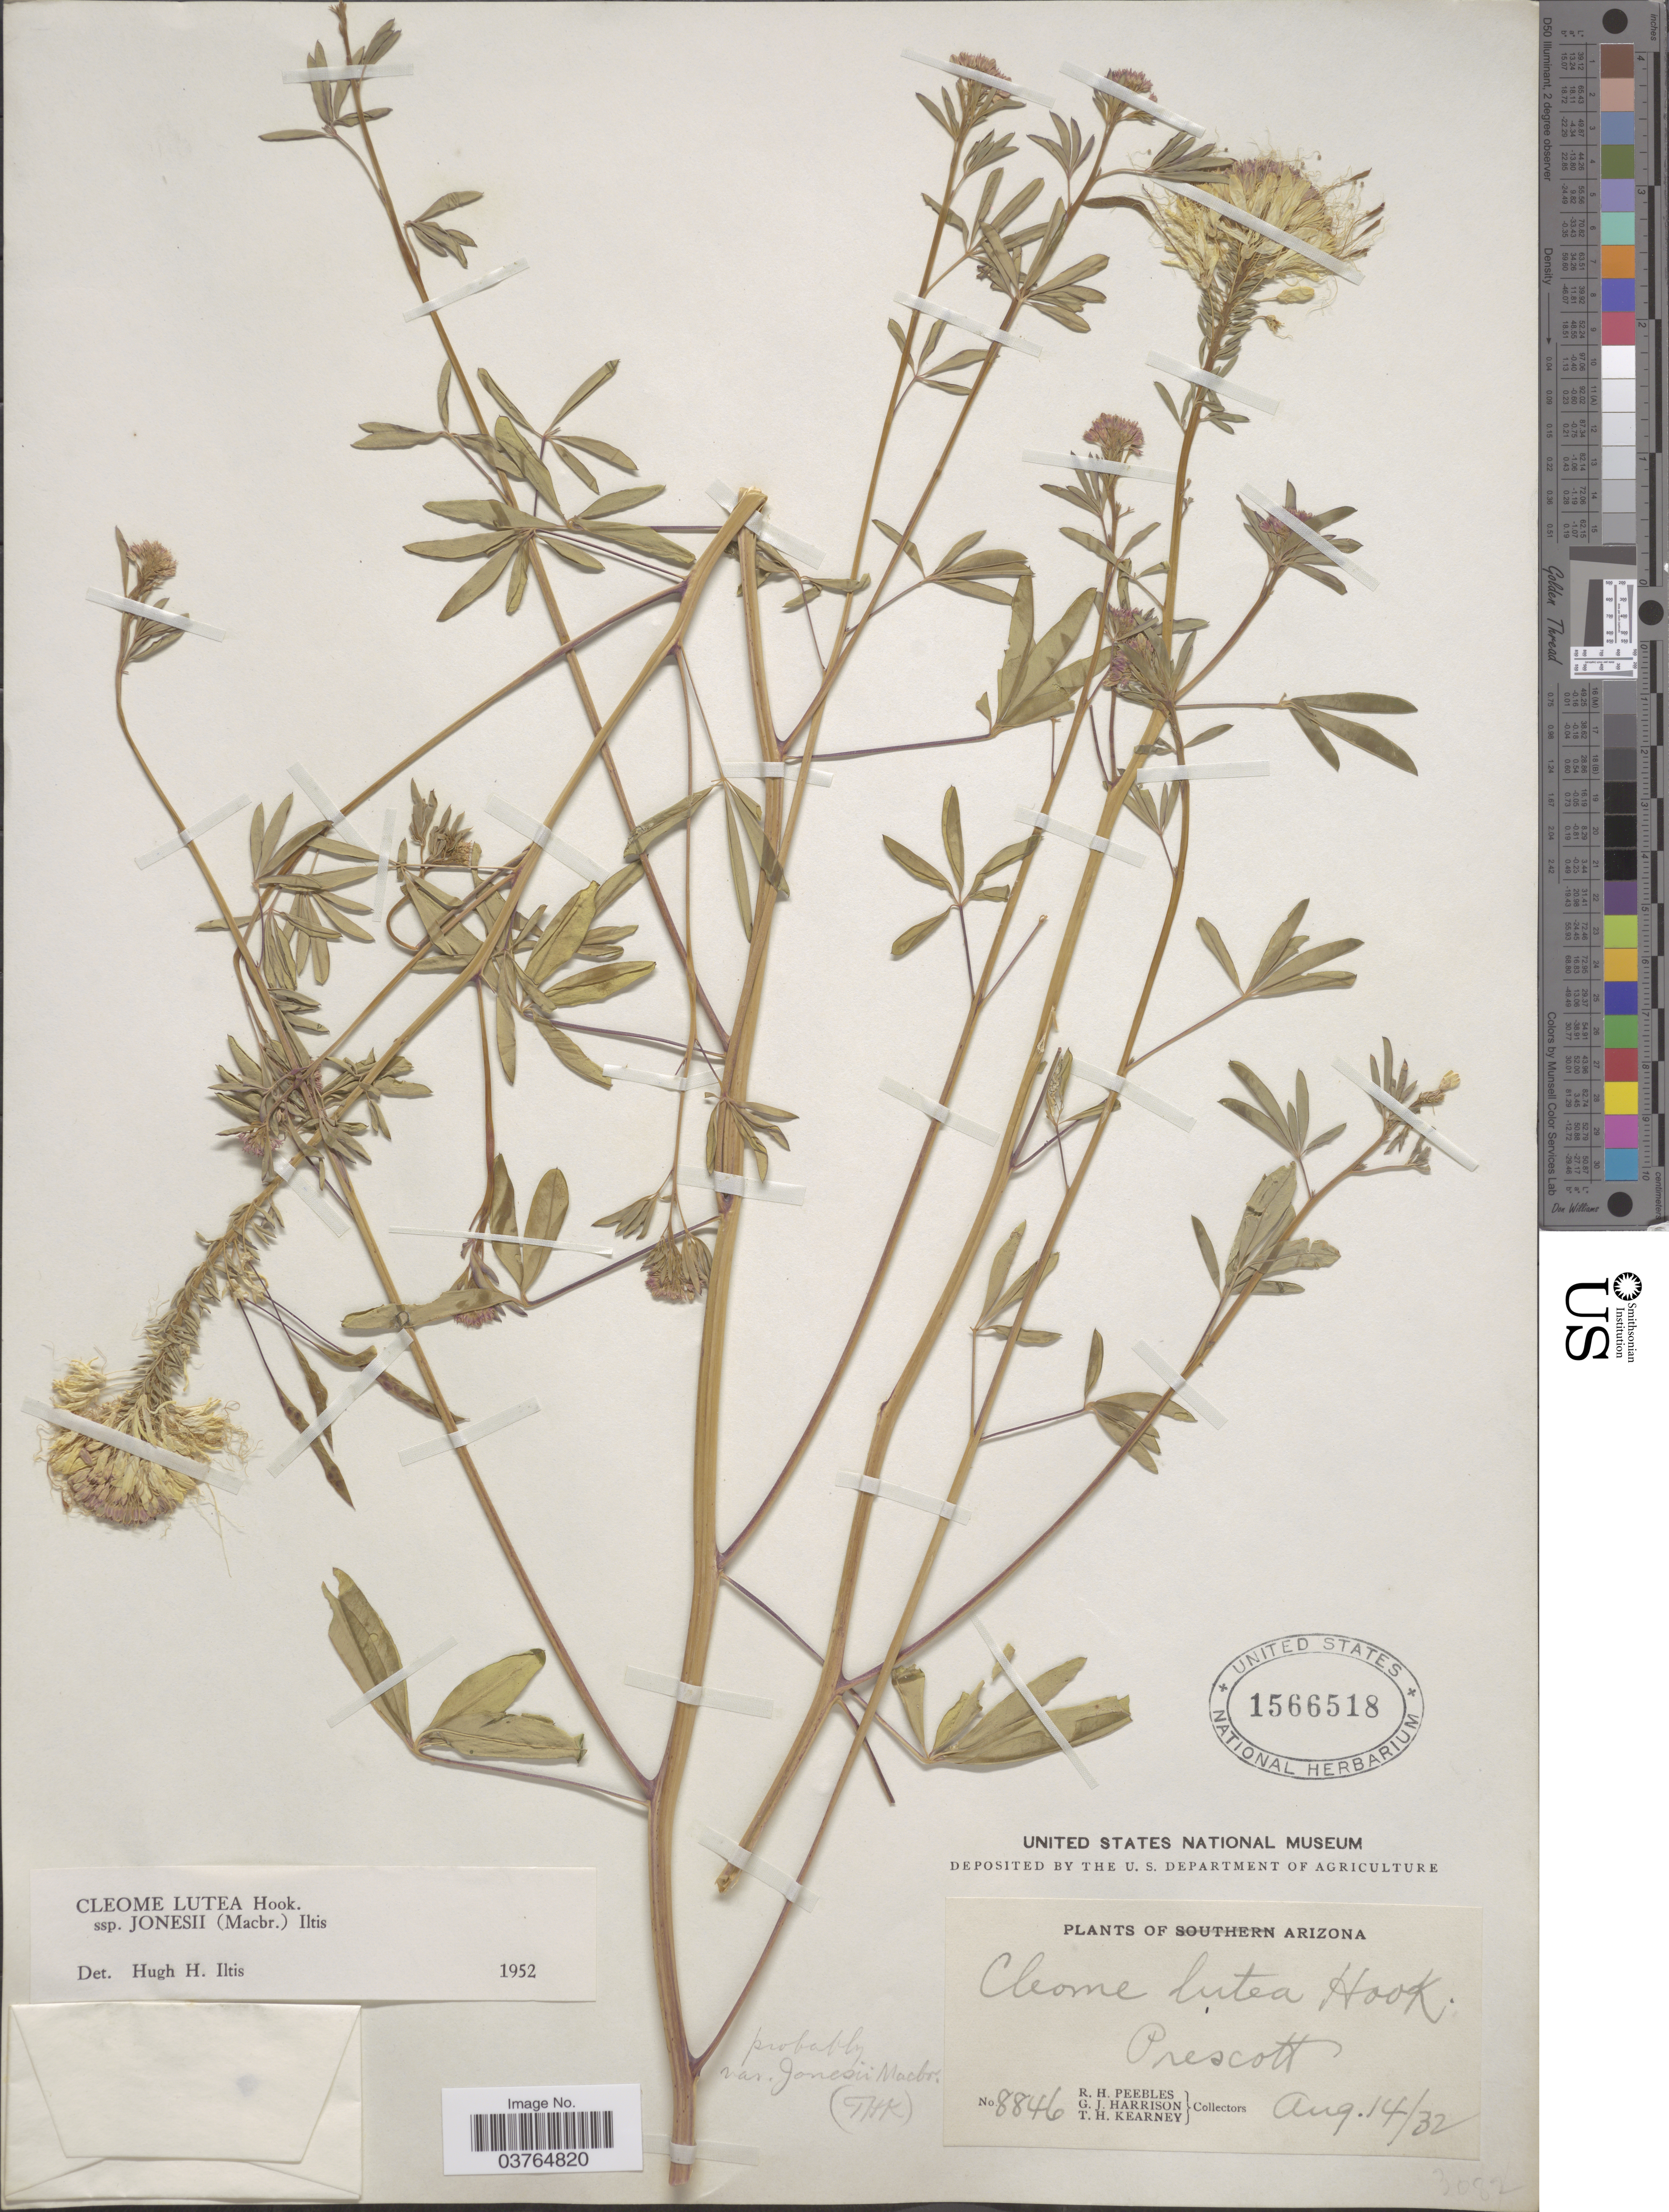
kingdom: Plantae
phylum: Tracheophyta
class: Magnoliopsida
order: Brassicales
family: Cleomaceae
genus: Cleomella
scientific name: Cleomella jonesii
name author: (J.F. Macbr.) J.C. Hall & Roalson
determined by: Strong, M. T., (US), Smithsonian Institution - National Museum of Natural History (UNITED STATES)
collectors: R. H. Peebles, G. J. Harrison & T. H. Kearney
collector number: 8846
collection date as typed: Transcribed d/m/y: 14/8/32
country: United States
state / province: Arizona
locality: Prescott.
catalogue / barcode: US 1566518